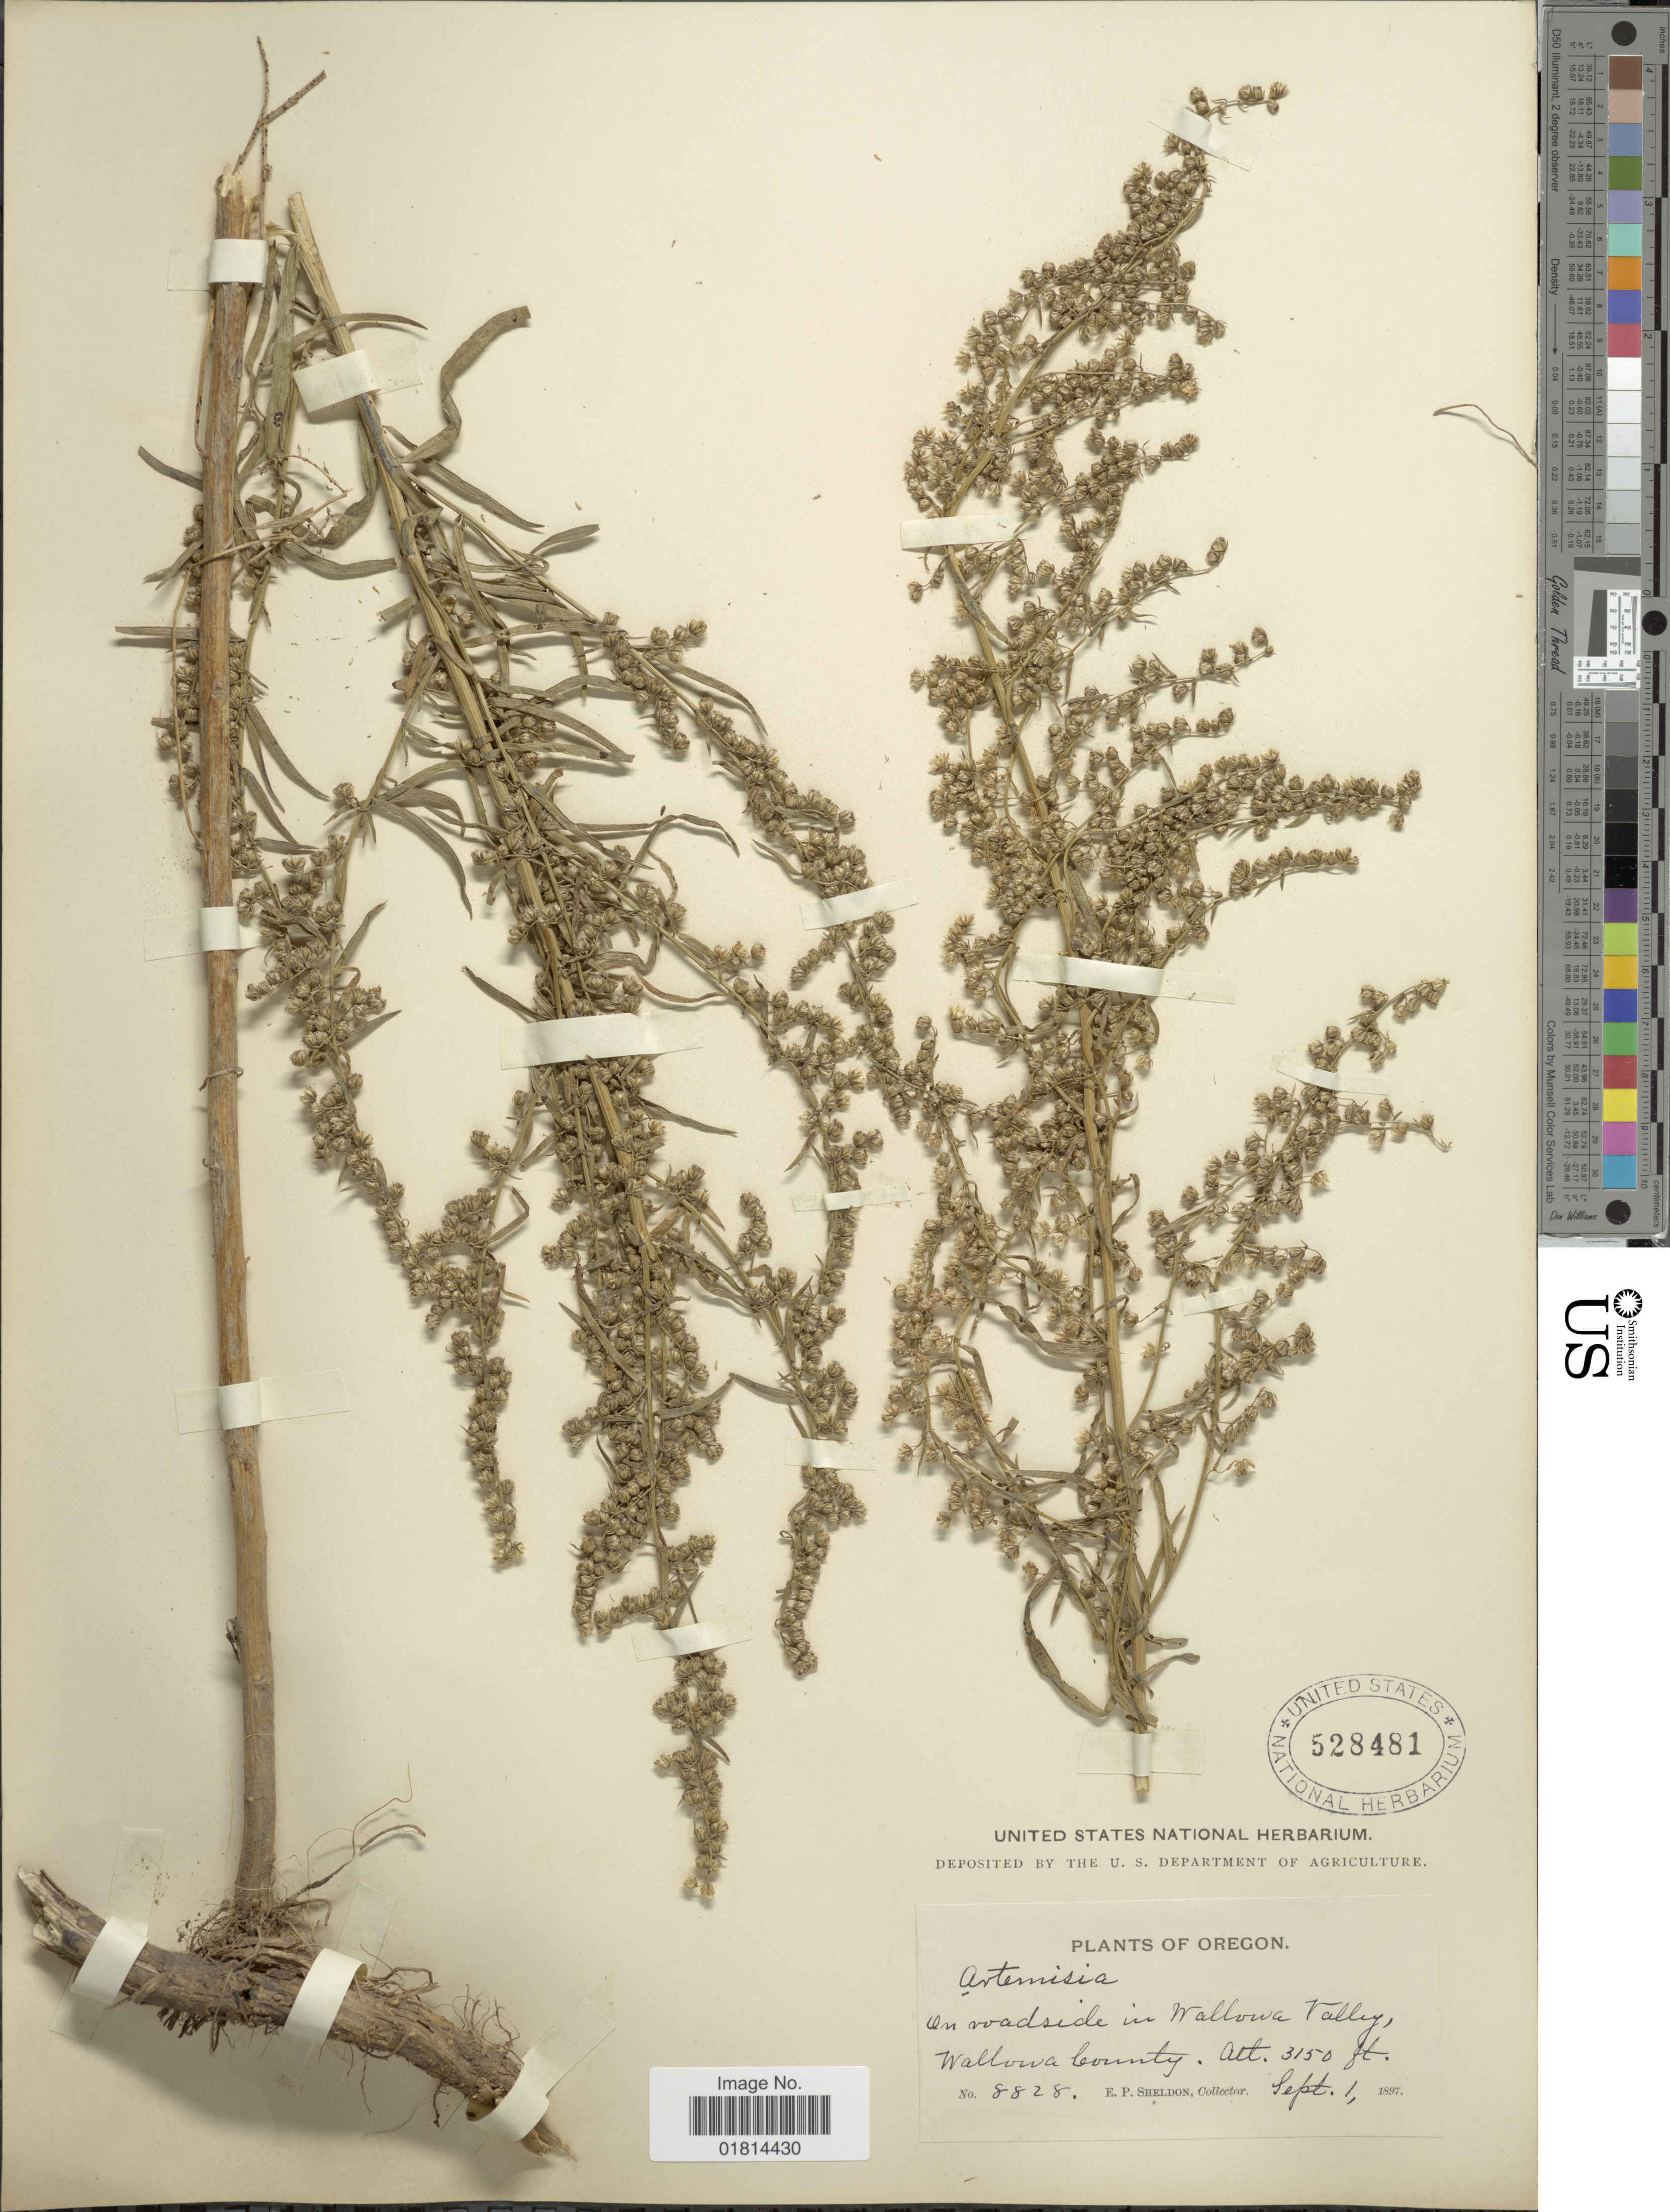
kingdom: Plantae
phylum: Tracheophyta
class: Magnoliopsida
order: Asterales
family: Asteraceae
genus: Artemisia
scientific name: Artemisia aromatica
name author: A. Nelson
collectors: E. P. Sheldon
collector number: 8828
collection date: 1897-09-01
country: United States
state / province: Oregon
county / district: Wallowa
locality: On roadside in Wallowa Valley, Wallowa County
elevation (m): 960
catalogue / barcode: US 528481